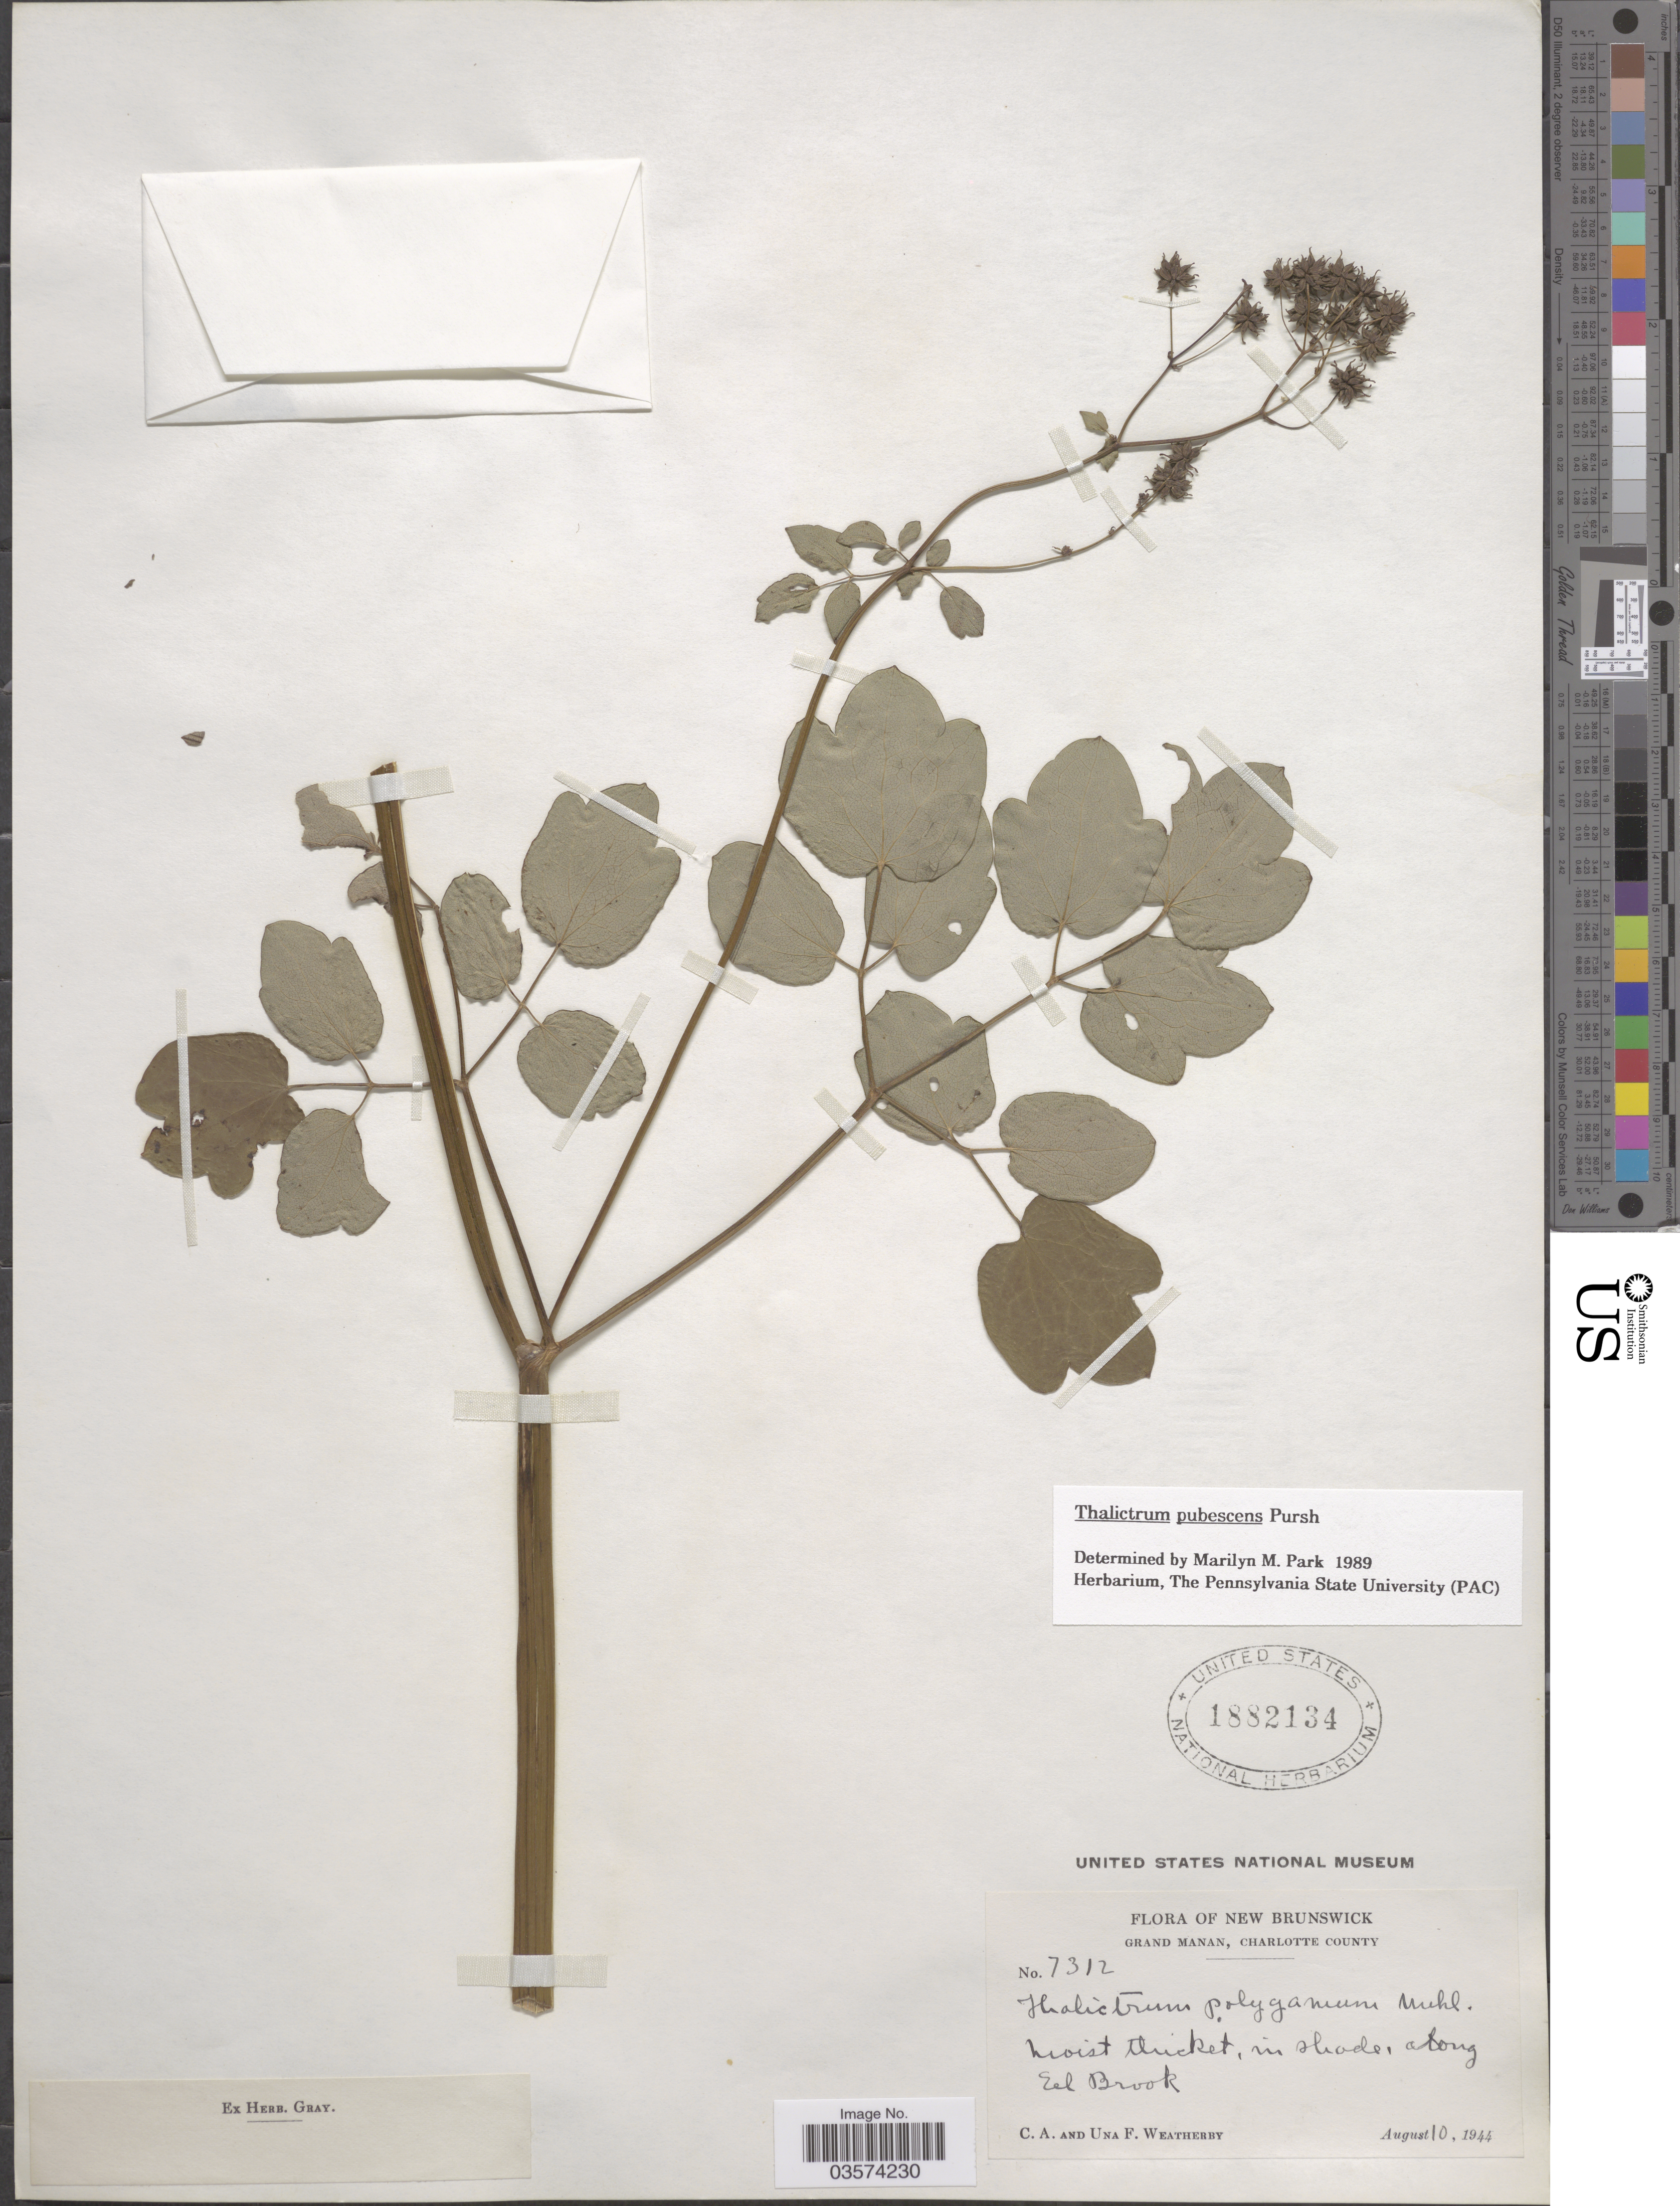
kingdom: Plantae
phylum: Tracheophyta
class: Magnoliopsida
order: Ranunculales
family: Ranunculaceae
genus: Thalictrum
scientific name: Thalictrum pubescens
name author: Pursh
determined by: Park, Marilyn Marqueen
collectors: C. A. Weatherby & U. Weatherby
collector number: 7312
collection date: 1944-08-10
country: Canada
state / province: New Brunswick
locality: Grand Manan, Charlotte County. Along Eel Brook.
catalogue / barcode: US 1882134